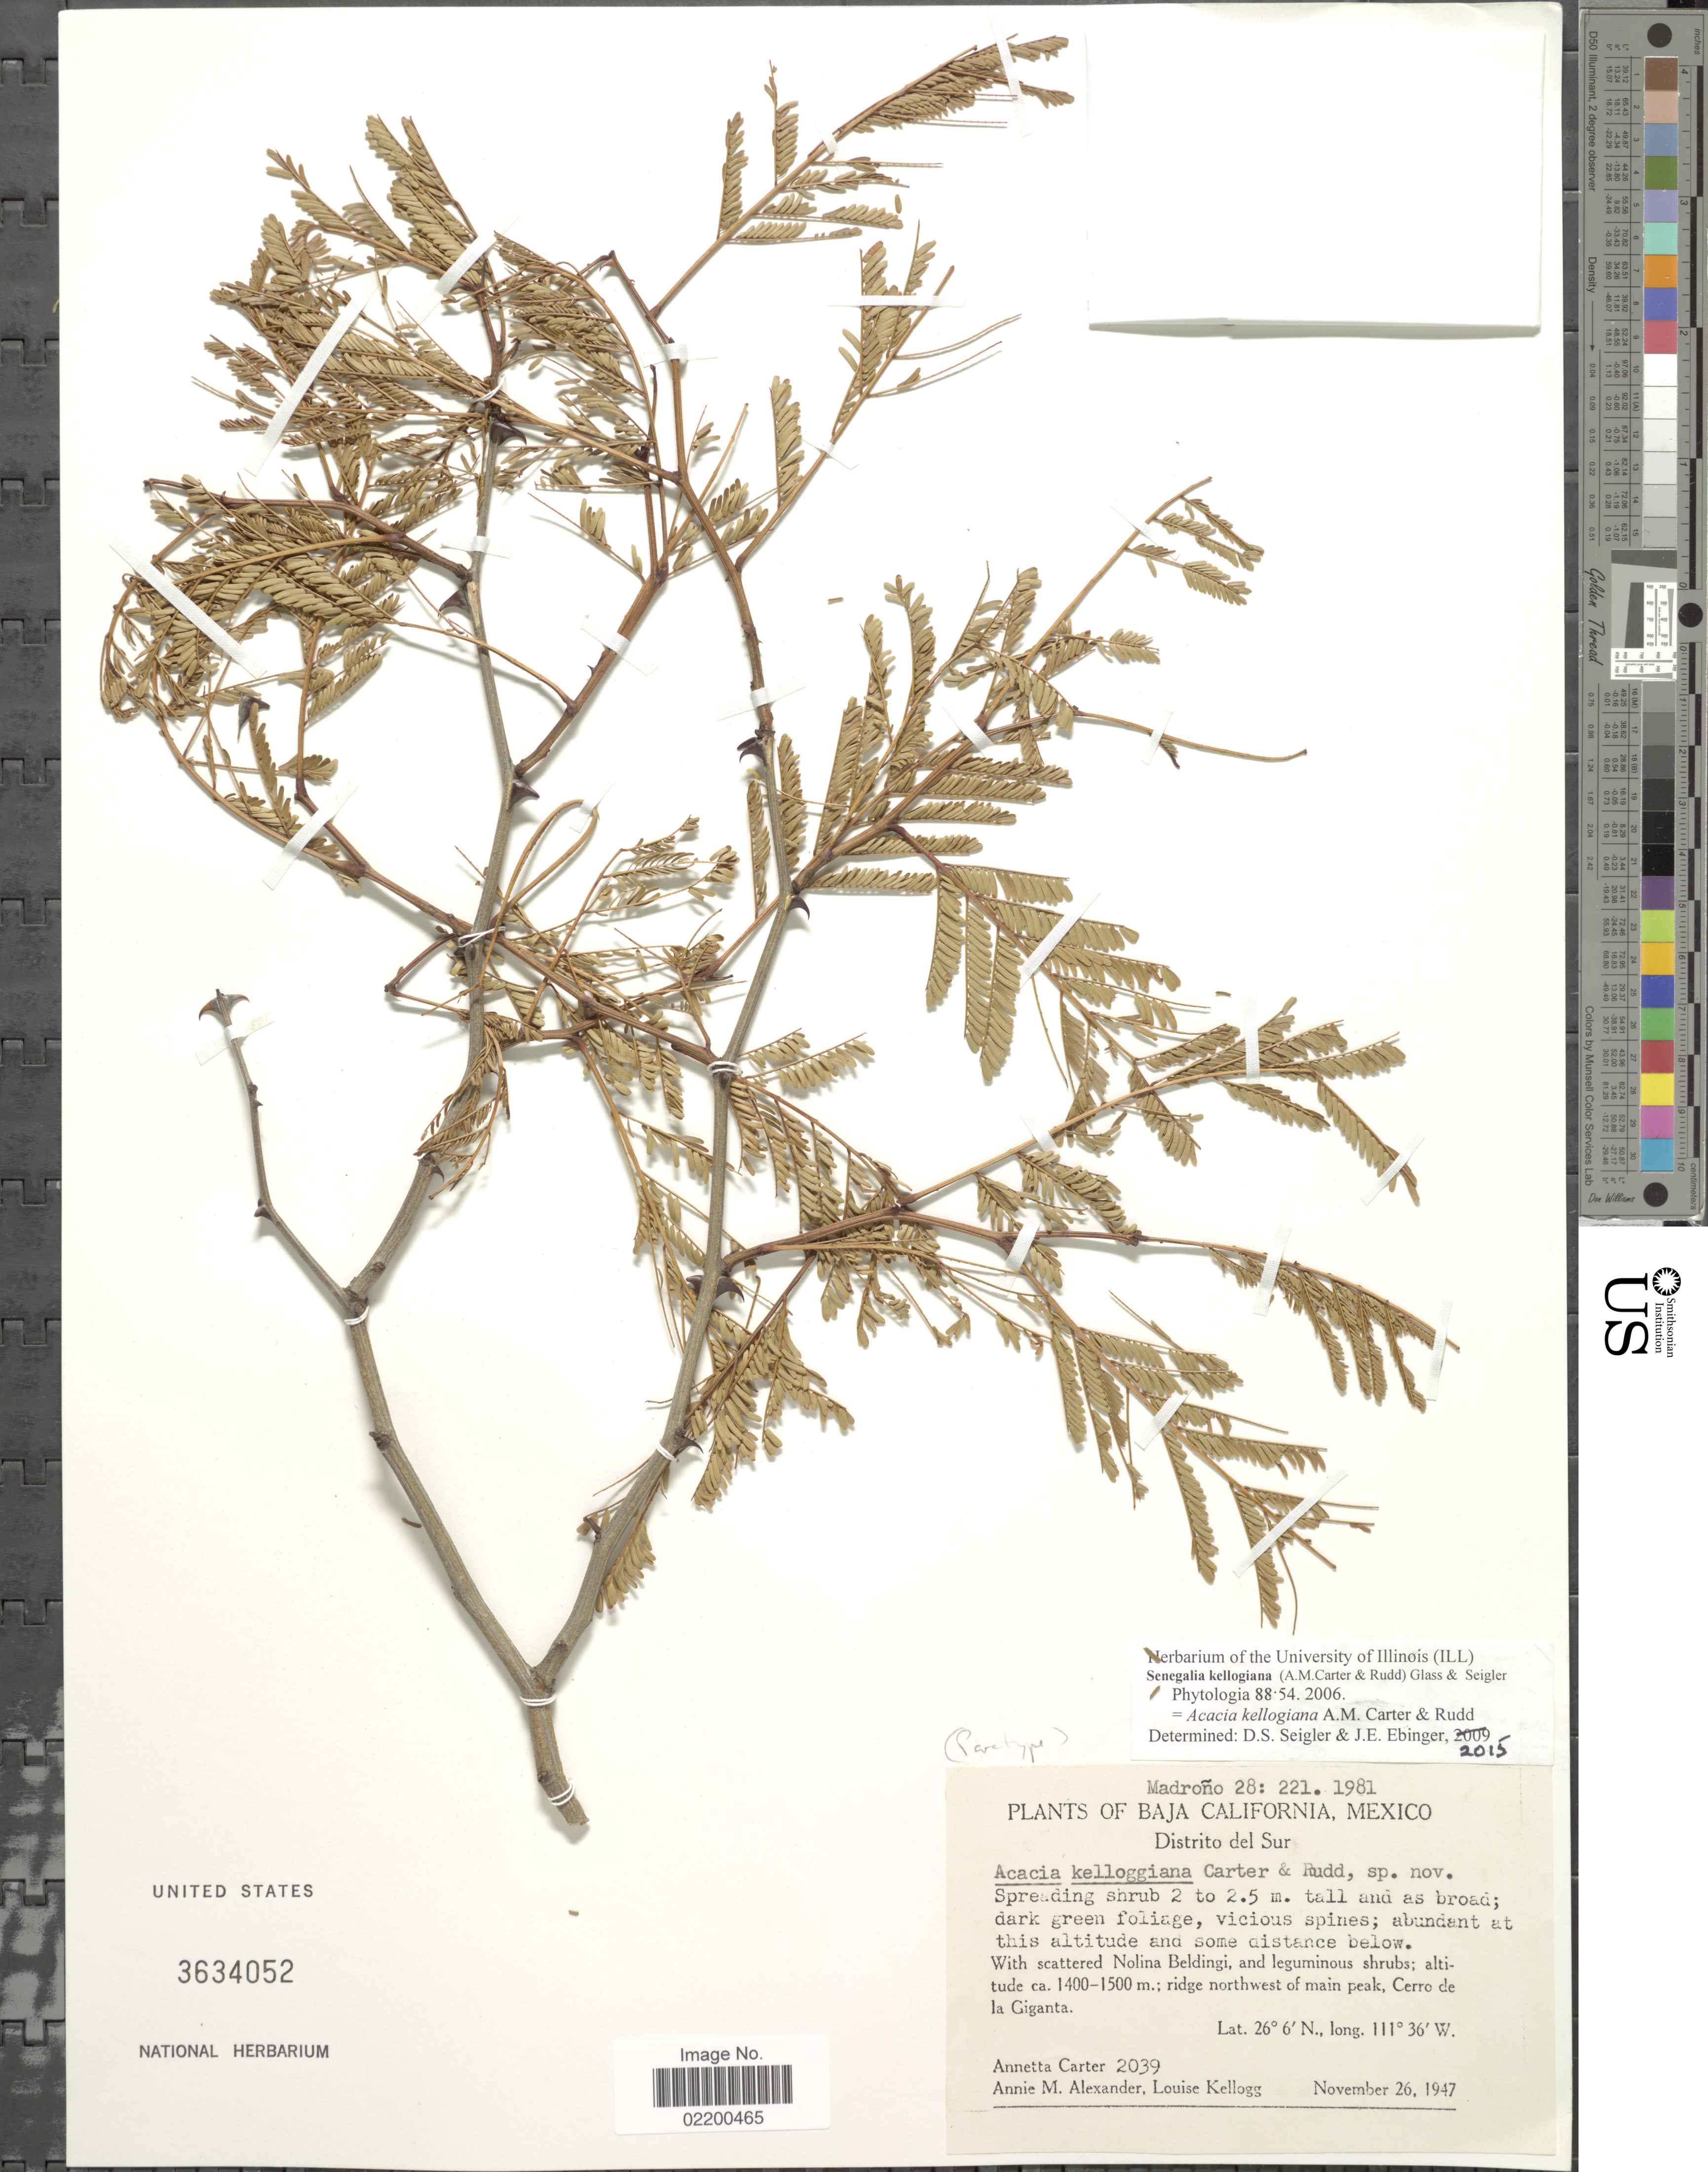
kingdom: Plantae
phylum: Tracheophyta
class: Magnoliopsida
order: Fabales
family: Fabaceae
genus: Senegalia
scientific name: Senegalia kelloggiana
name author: (A.M. Carter & Rudd) C.E. Glass & Seigler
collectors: A. Carter, A. M. Alexander & L. Kellogg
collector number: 2039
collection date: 1947-11-26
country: Mexico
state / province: Baja California Sur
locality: Baja California, Mexico, Distrito del Sur, ridge northwest of main peak, Cerro de la Giganta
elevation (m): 1400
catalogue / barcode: US 3634052